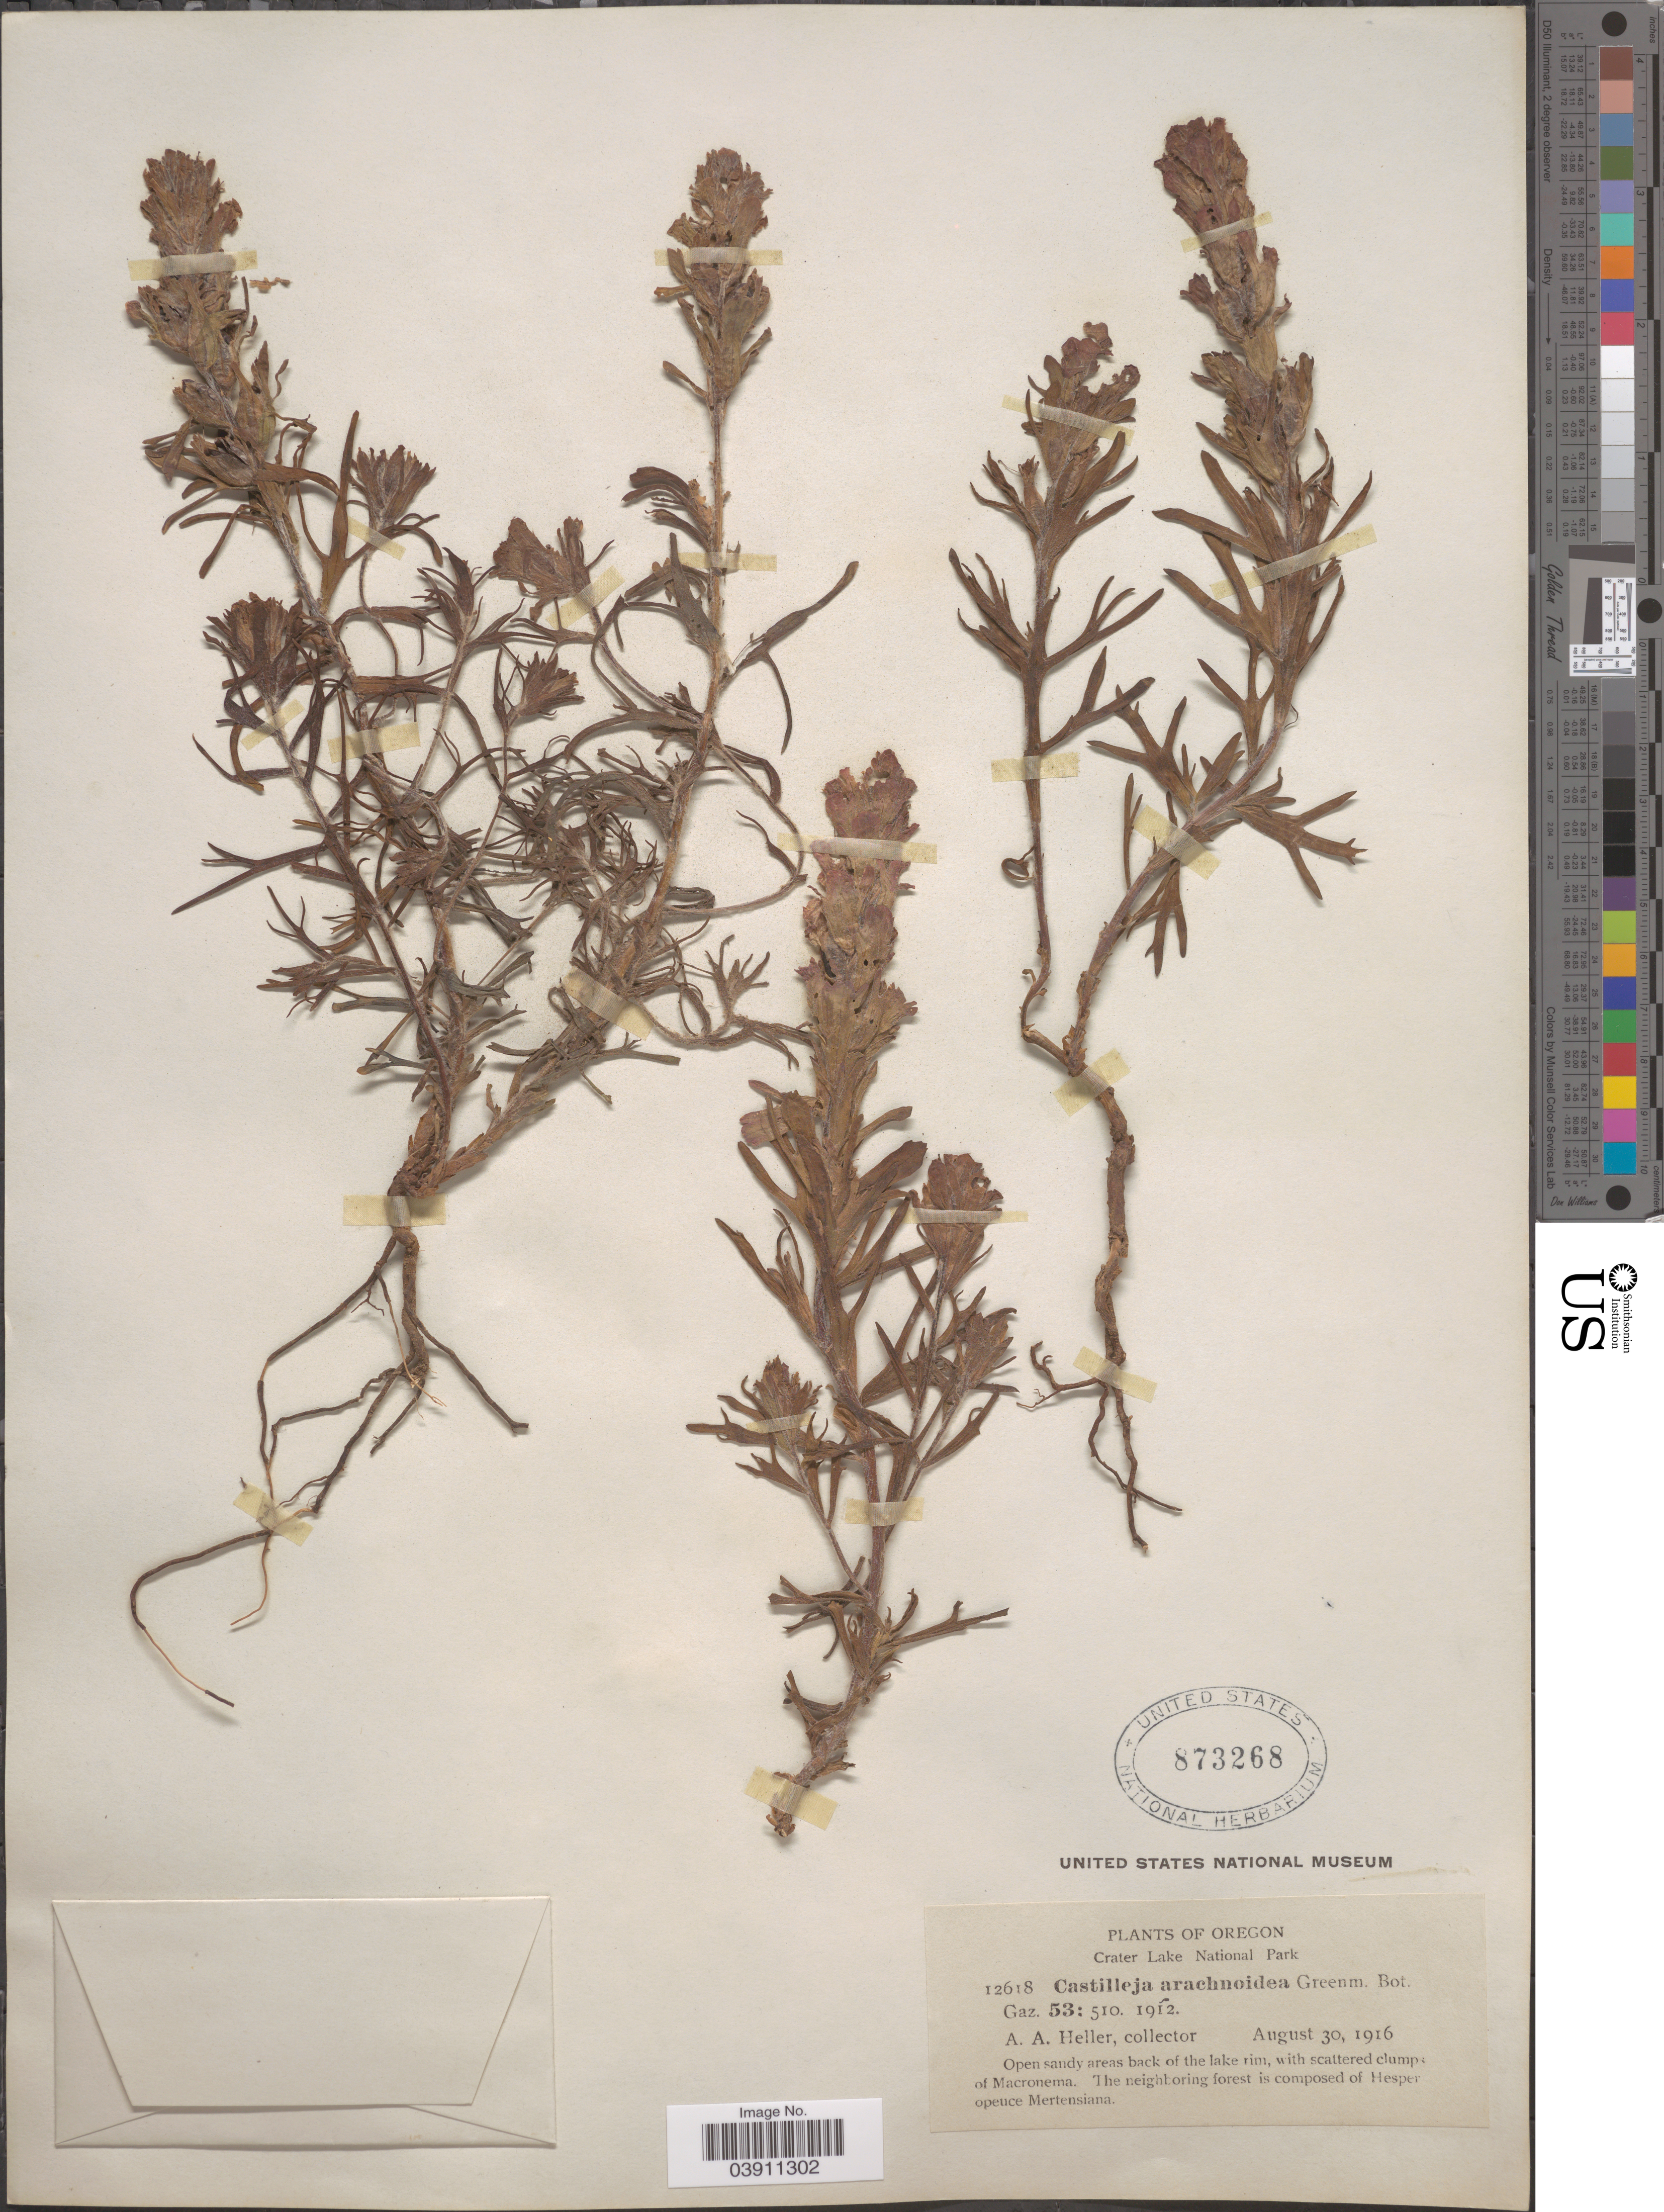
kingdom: Plantae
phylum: Tracheophyta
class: Magnoliopsida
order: Lamiales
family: Orobanchaceae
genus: Castilleja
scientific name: Castilleja arachnoidea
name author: Greenm.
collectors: A. A. Heller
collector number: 12618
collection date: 1916-08-30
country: United States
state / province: Oregon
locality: Crater Lake National Park. Open sandy areas back of the lake rim, with scattered clumps of Macronema.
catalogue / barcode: US 873268